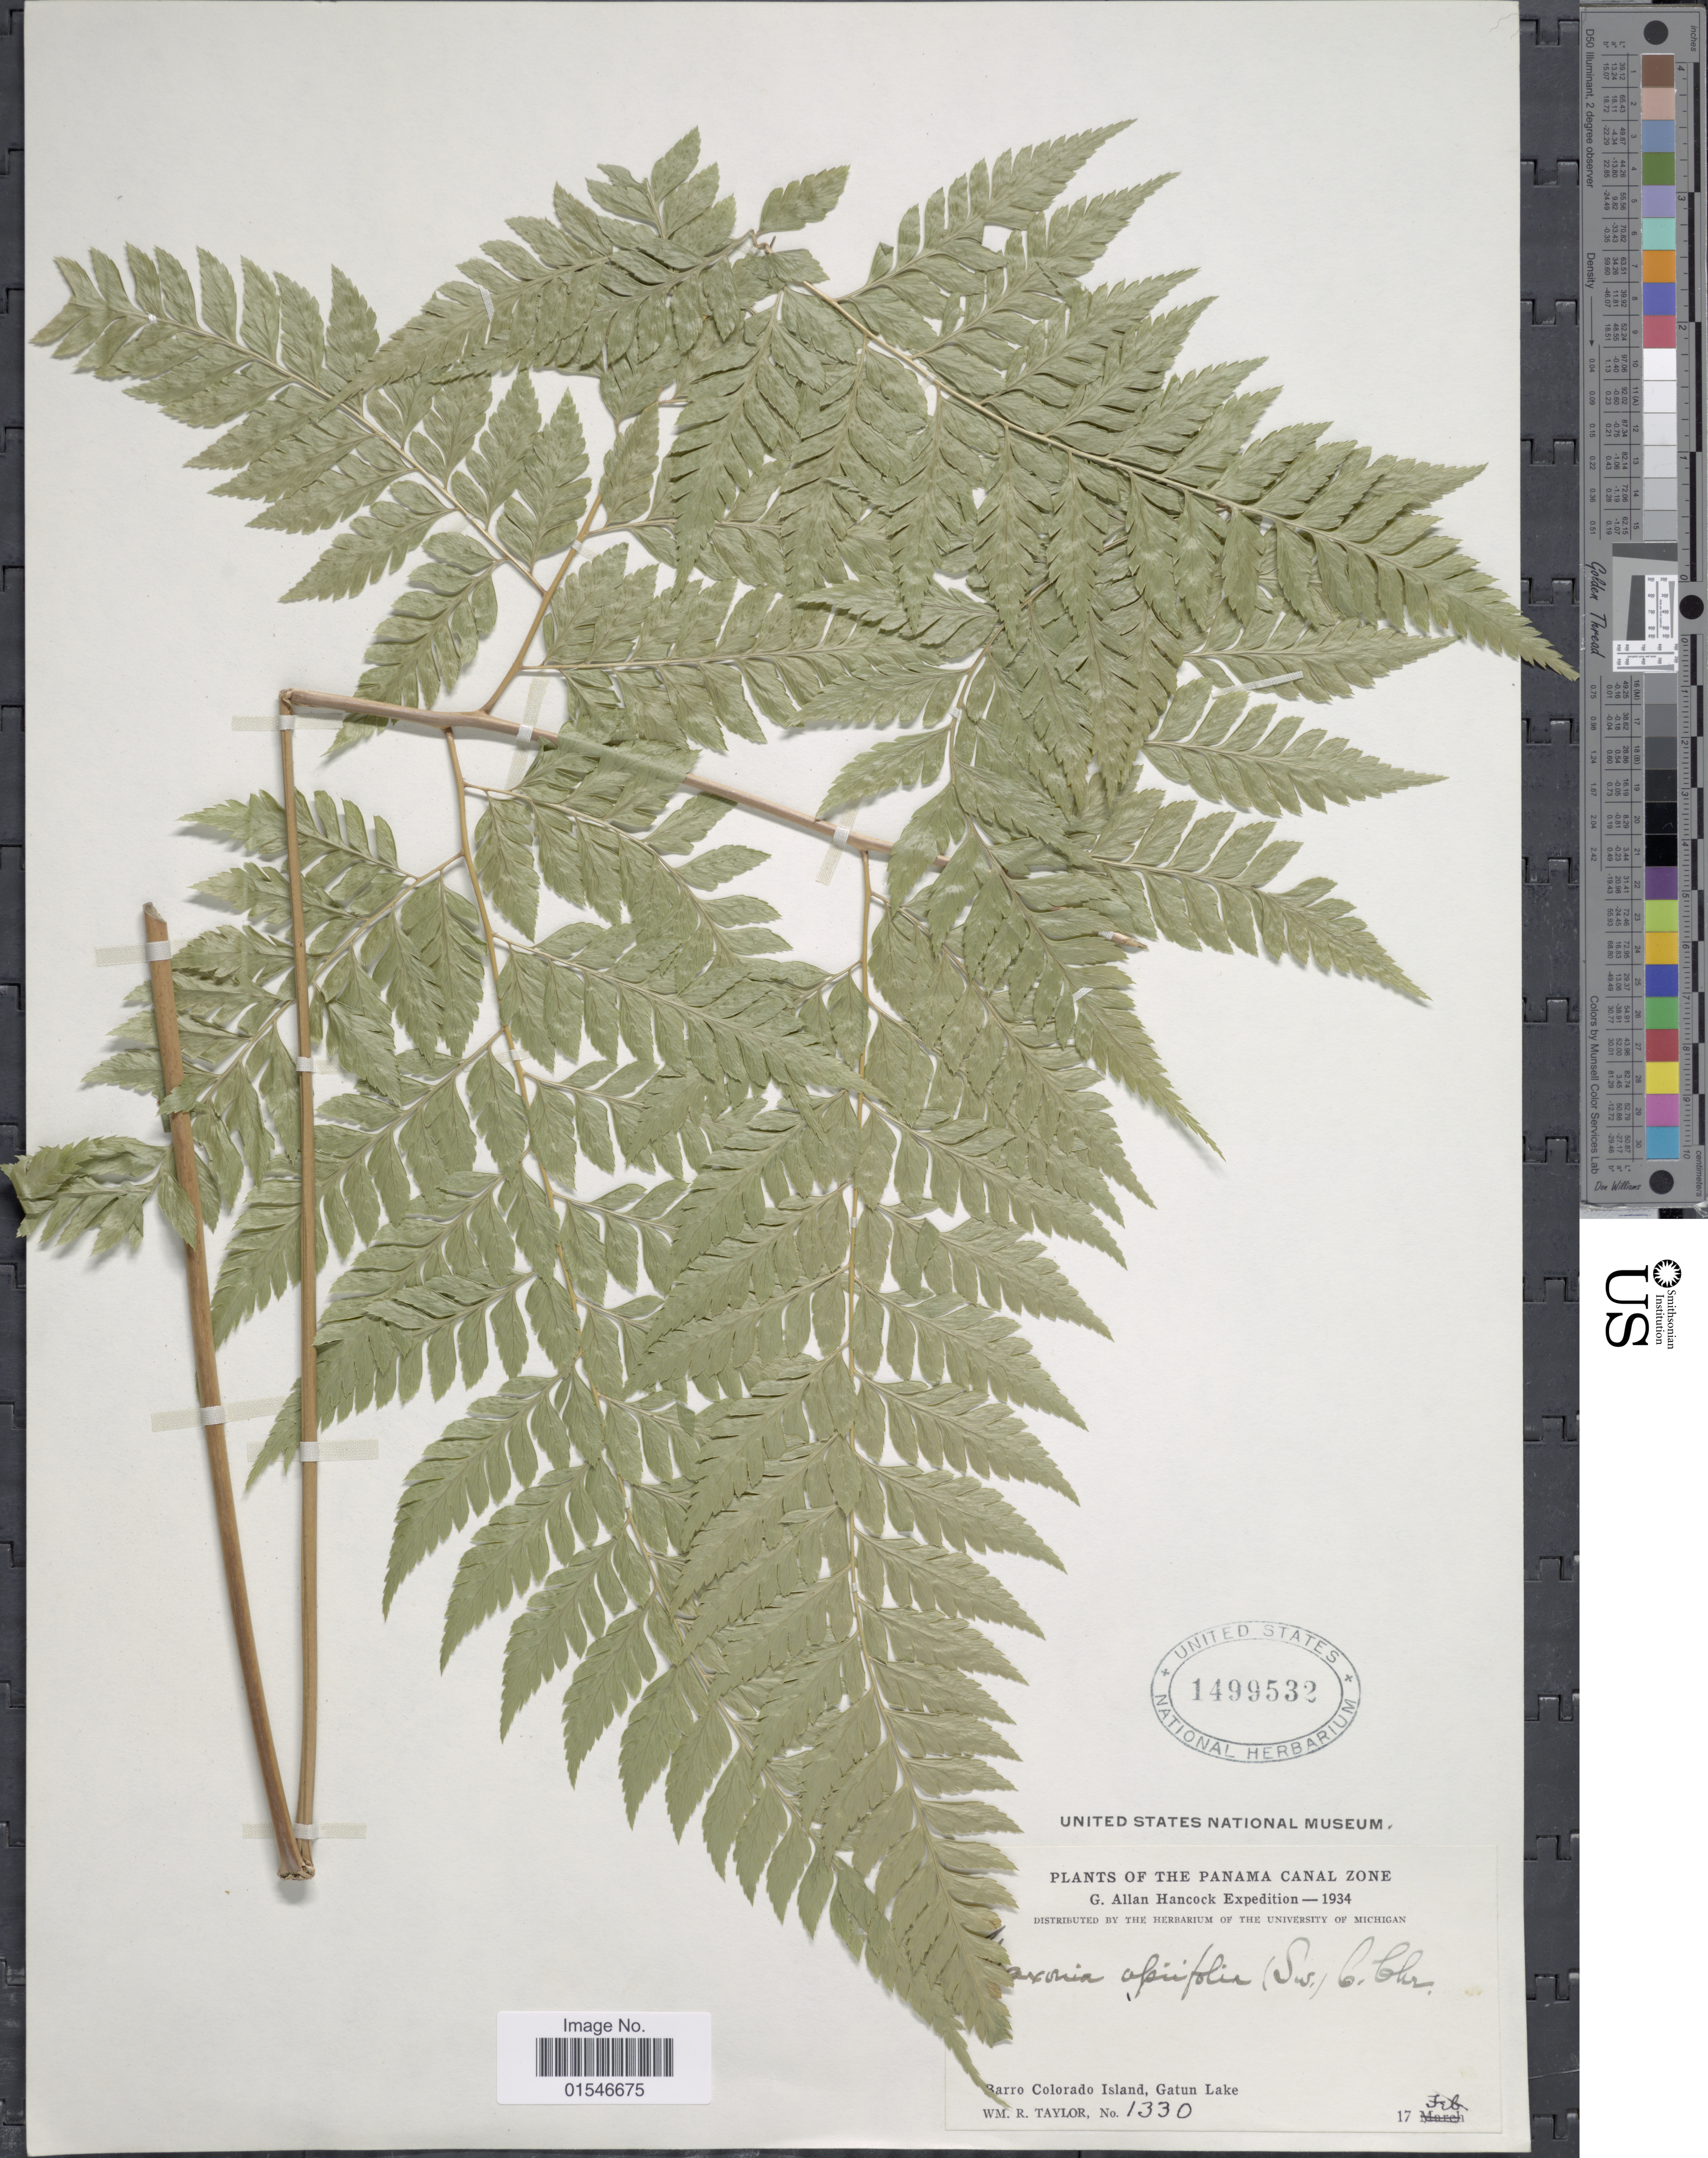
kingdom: Plantae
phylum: Tracheophyta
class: Polypodiopsida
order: Polypodiales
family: Dryopteridaceae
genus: Maxonia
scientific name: Maxonia apiifolia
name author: (Sw.) C. Chr.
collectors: W. R. Taylor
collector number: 1330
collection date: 1934-02-17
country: Panama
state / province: Panamá Oeste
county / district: Canal Zone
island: Barro Colorado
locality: Panama Canal Zone. Barro Colorado Island, Gatun Lake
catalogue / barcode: US 1499532